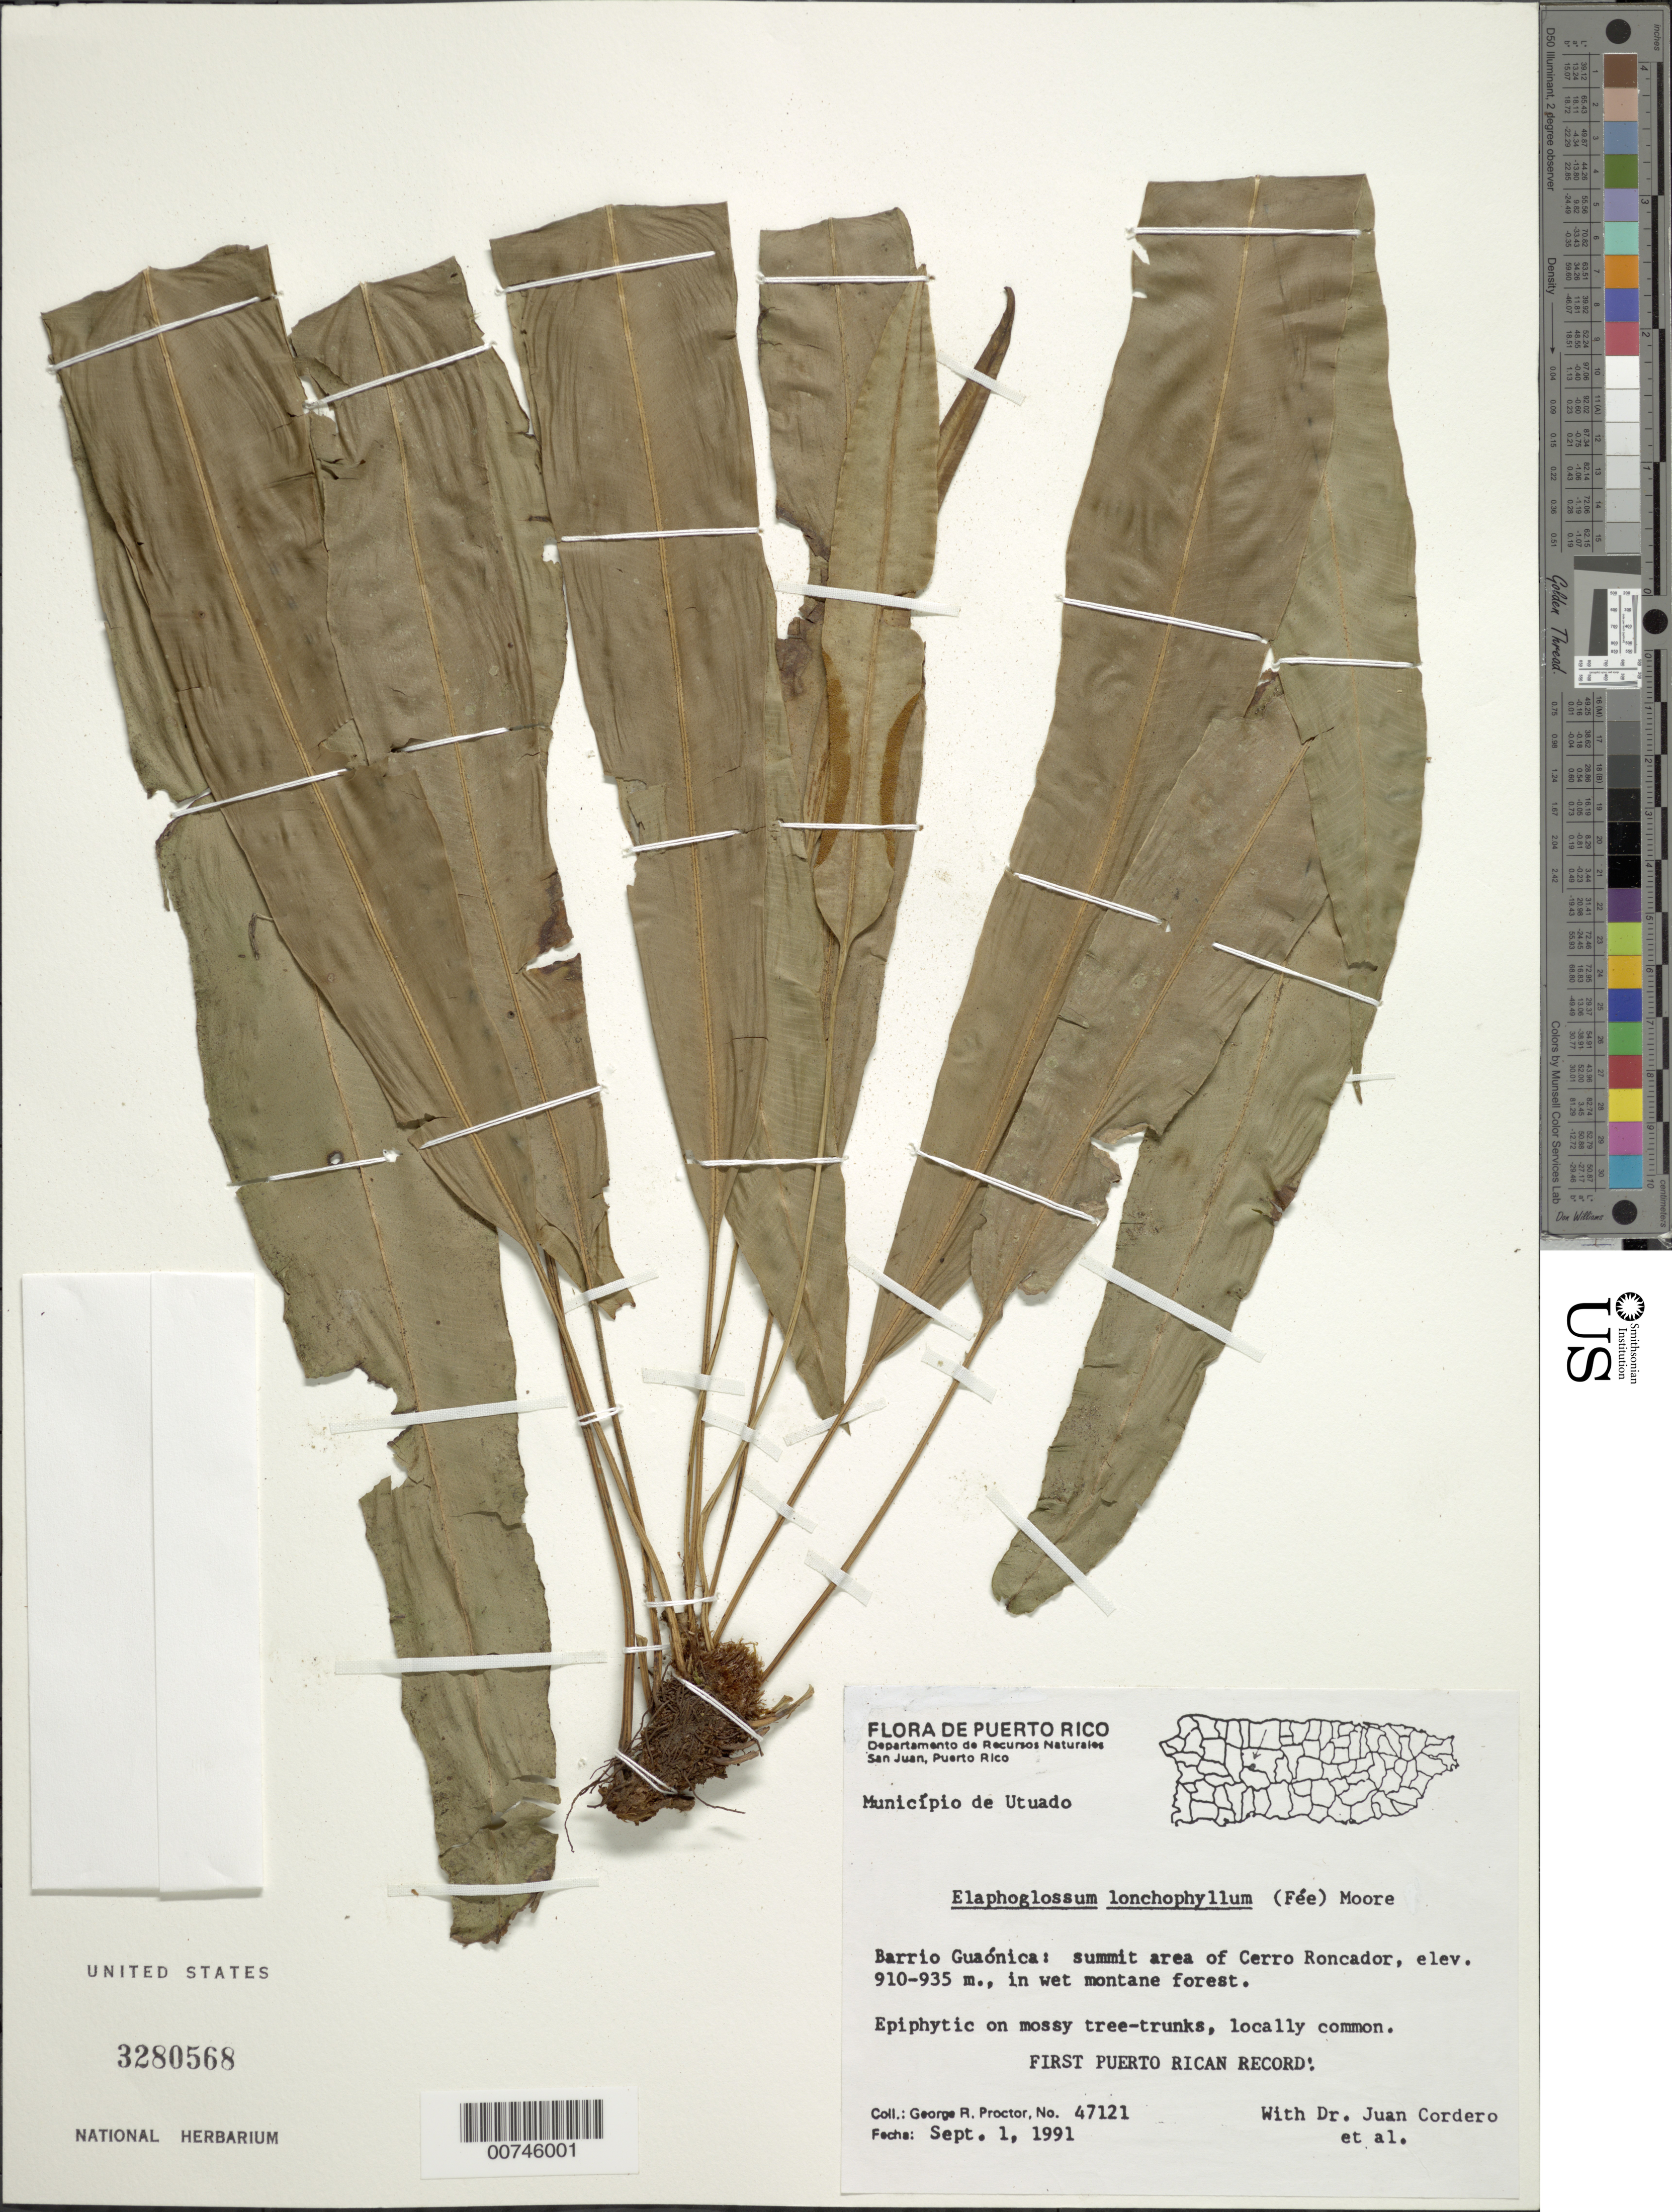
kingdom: Plantae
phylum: Tracheophyta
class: Polypodiopsida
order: Polypodiales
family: Dryopteridaceae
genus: Elaphoglossum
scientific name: Elaphoglossum ambiguum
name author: (Mett. ex Christ) Alston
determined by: Matos, F. B.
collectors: G. R. Proctor, J. Cordero & et al.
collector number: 47121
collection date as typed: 01 Sep 1991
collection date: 1991-09-01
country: Puerto Rico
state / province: Utuado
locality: Barrio Guaónica: summit area of Cerro Roncador, in wet montane forest. Municipio de Utuado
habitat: Epiphytic on mossy tree-trunks; locally common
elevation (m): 910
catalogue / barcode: US 3280568